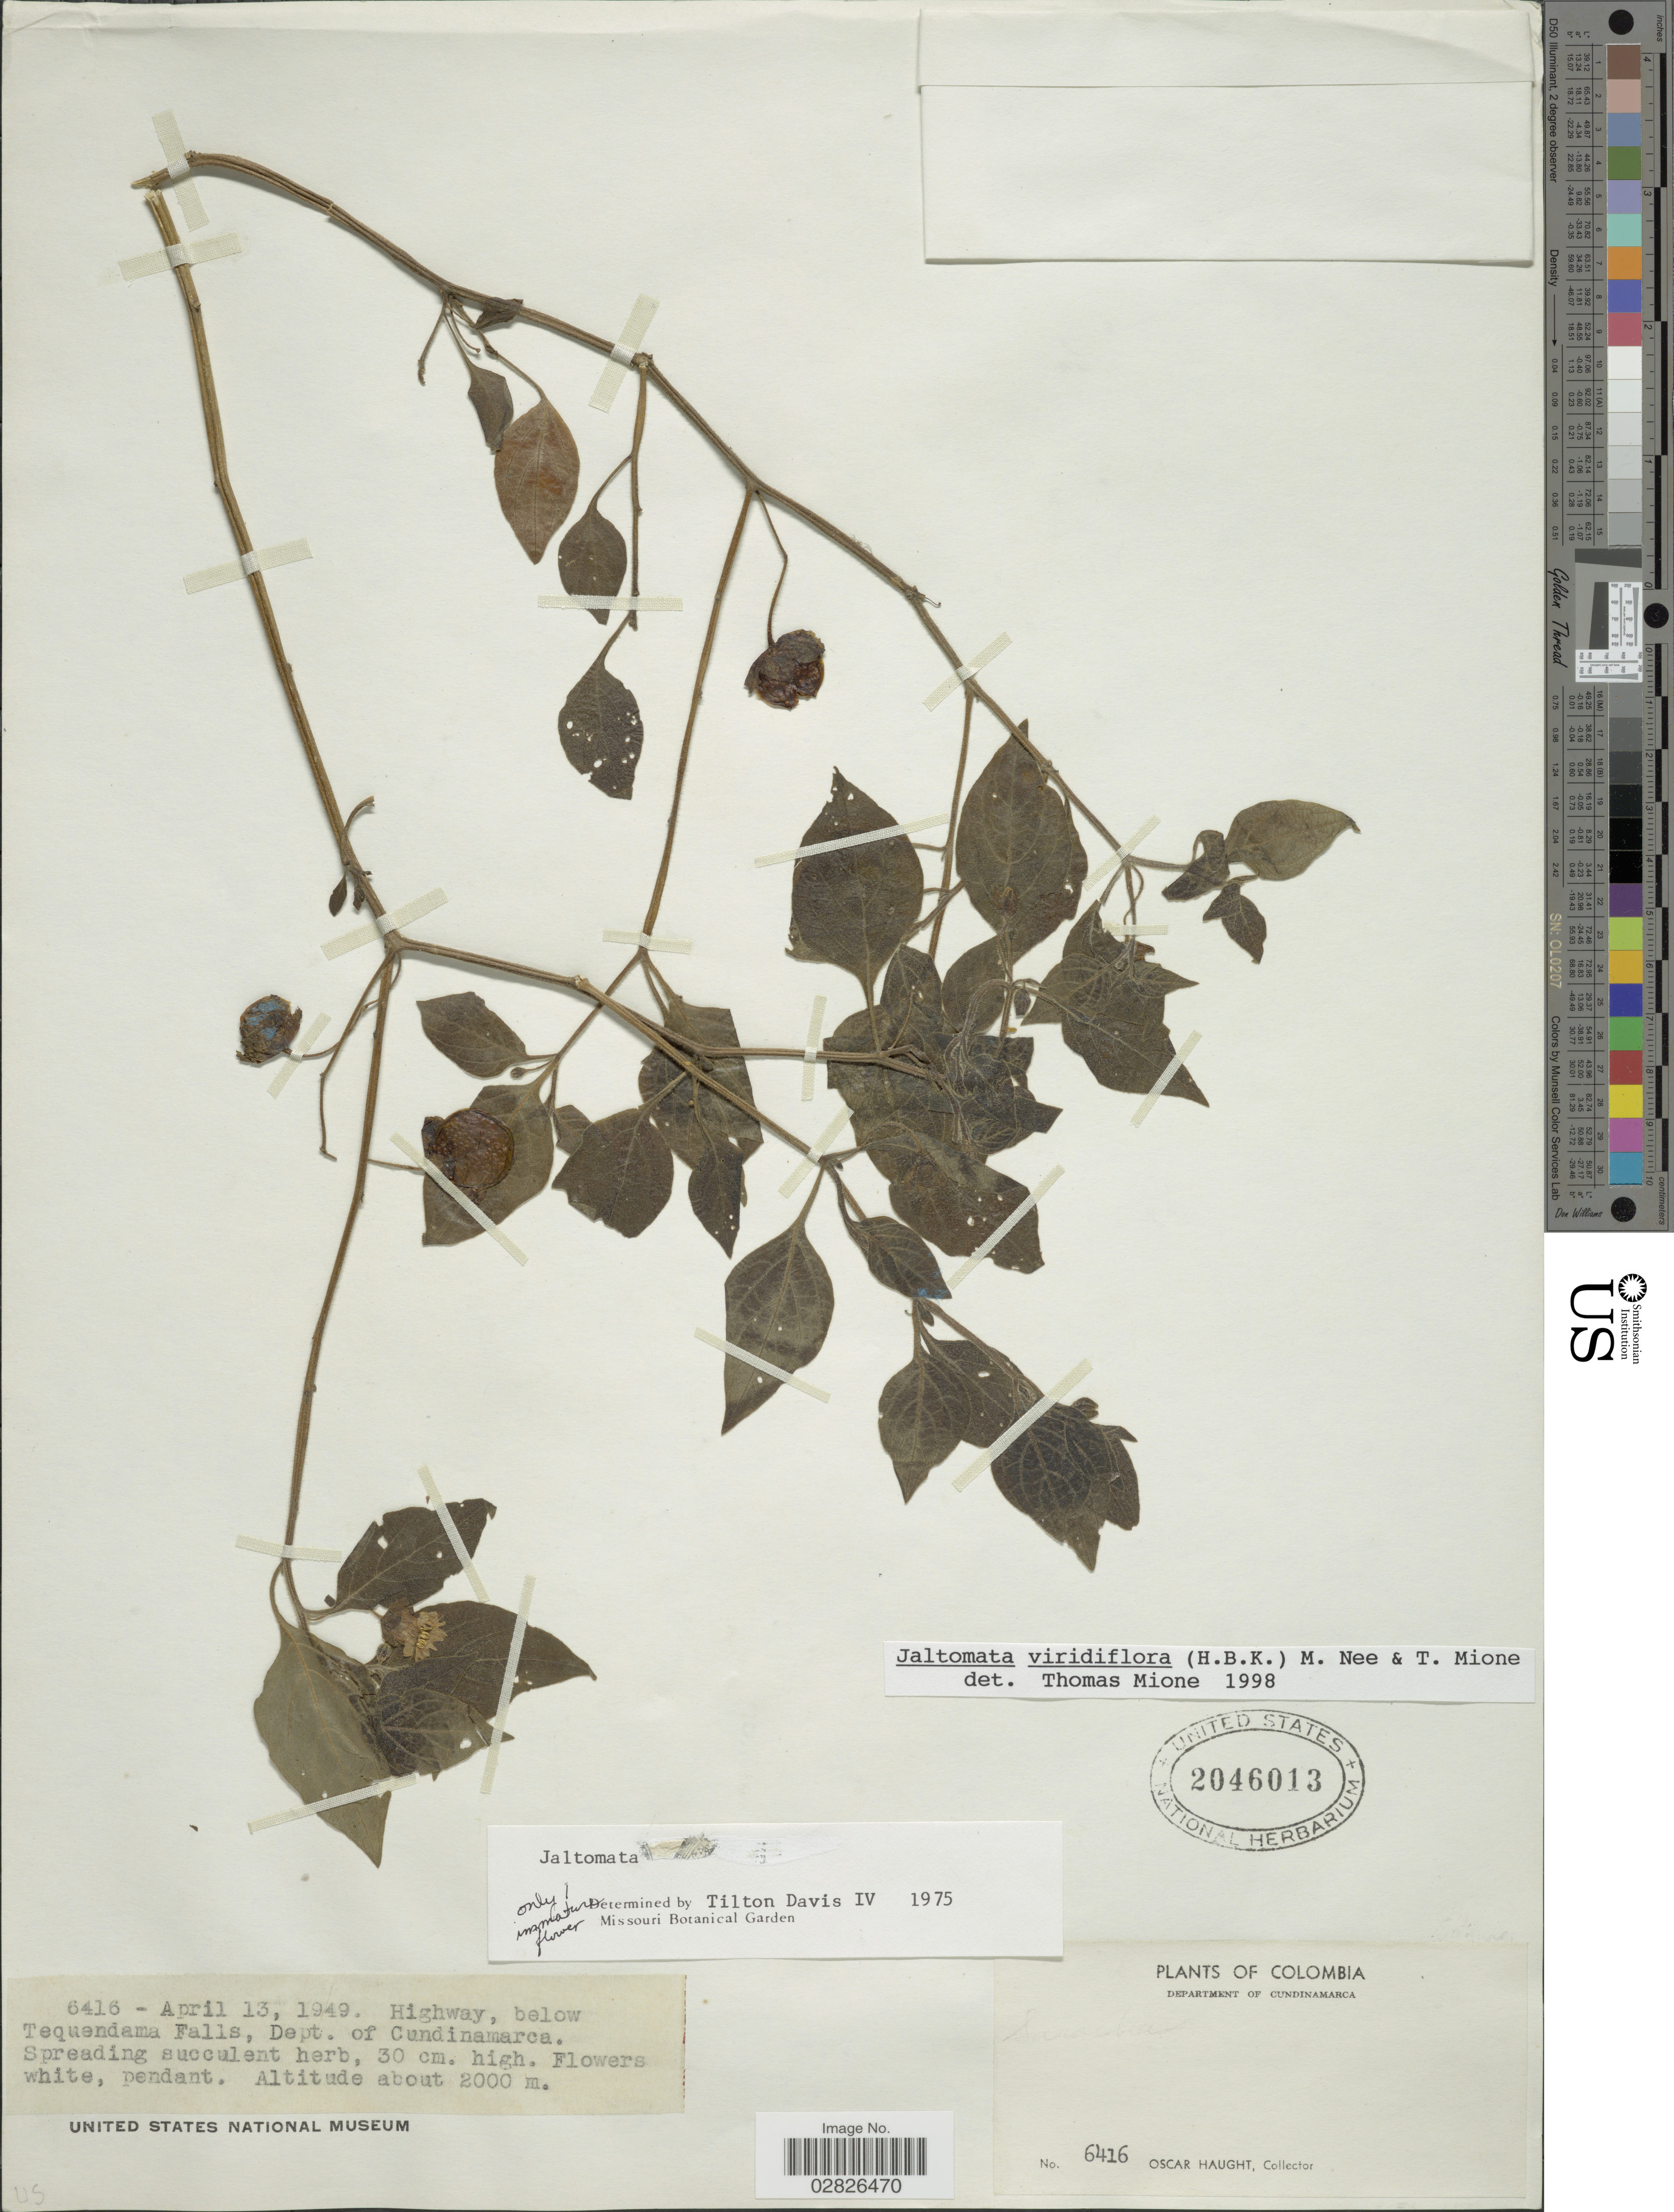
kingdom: Plantae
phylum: Tracheophyta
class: Magnoliopsida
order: Solanales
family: Solanaceae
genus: Jaltomata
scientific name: Jaltomata virdiflora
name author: (Kunth) M. Nee & Mione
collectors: O. L. Haught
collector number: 6416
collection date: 1949-04-13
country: Colombia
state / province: Cundinamarca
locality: Highway, below Tequendama Falls, Dept. of Cundinamarca.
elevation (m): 2000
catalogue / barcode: US 2046013